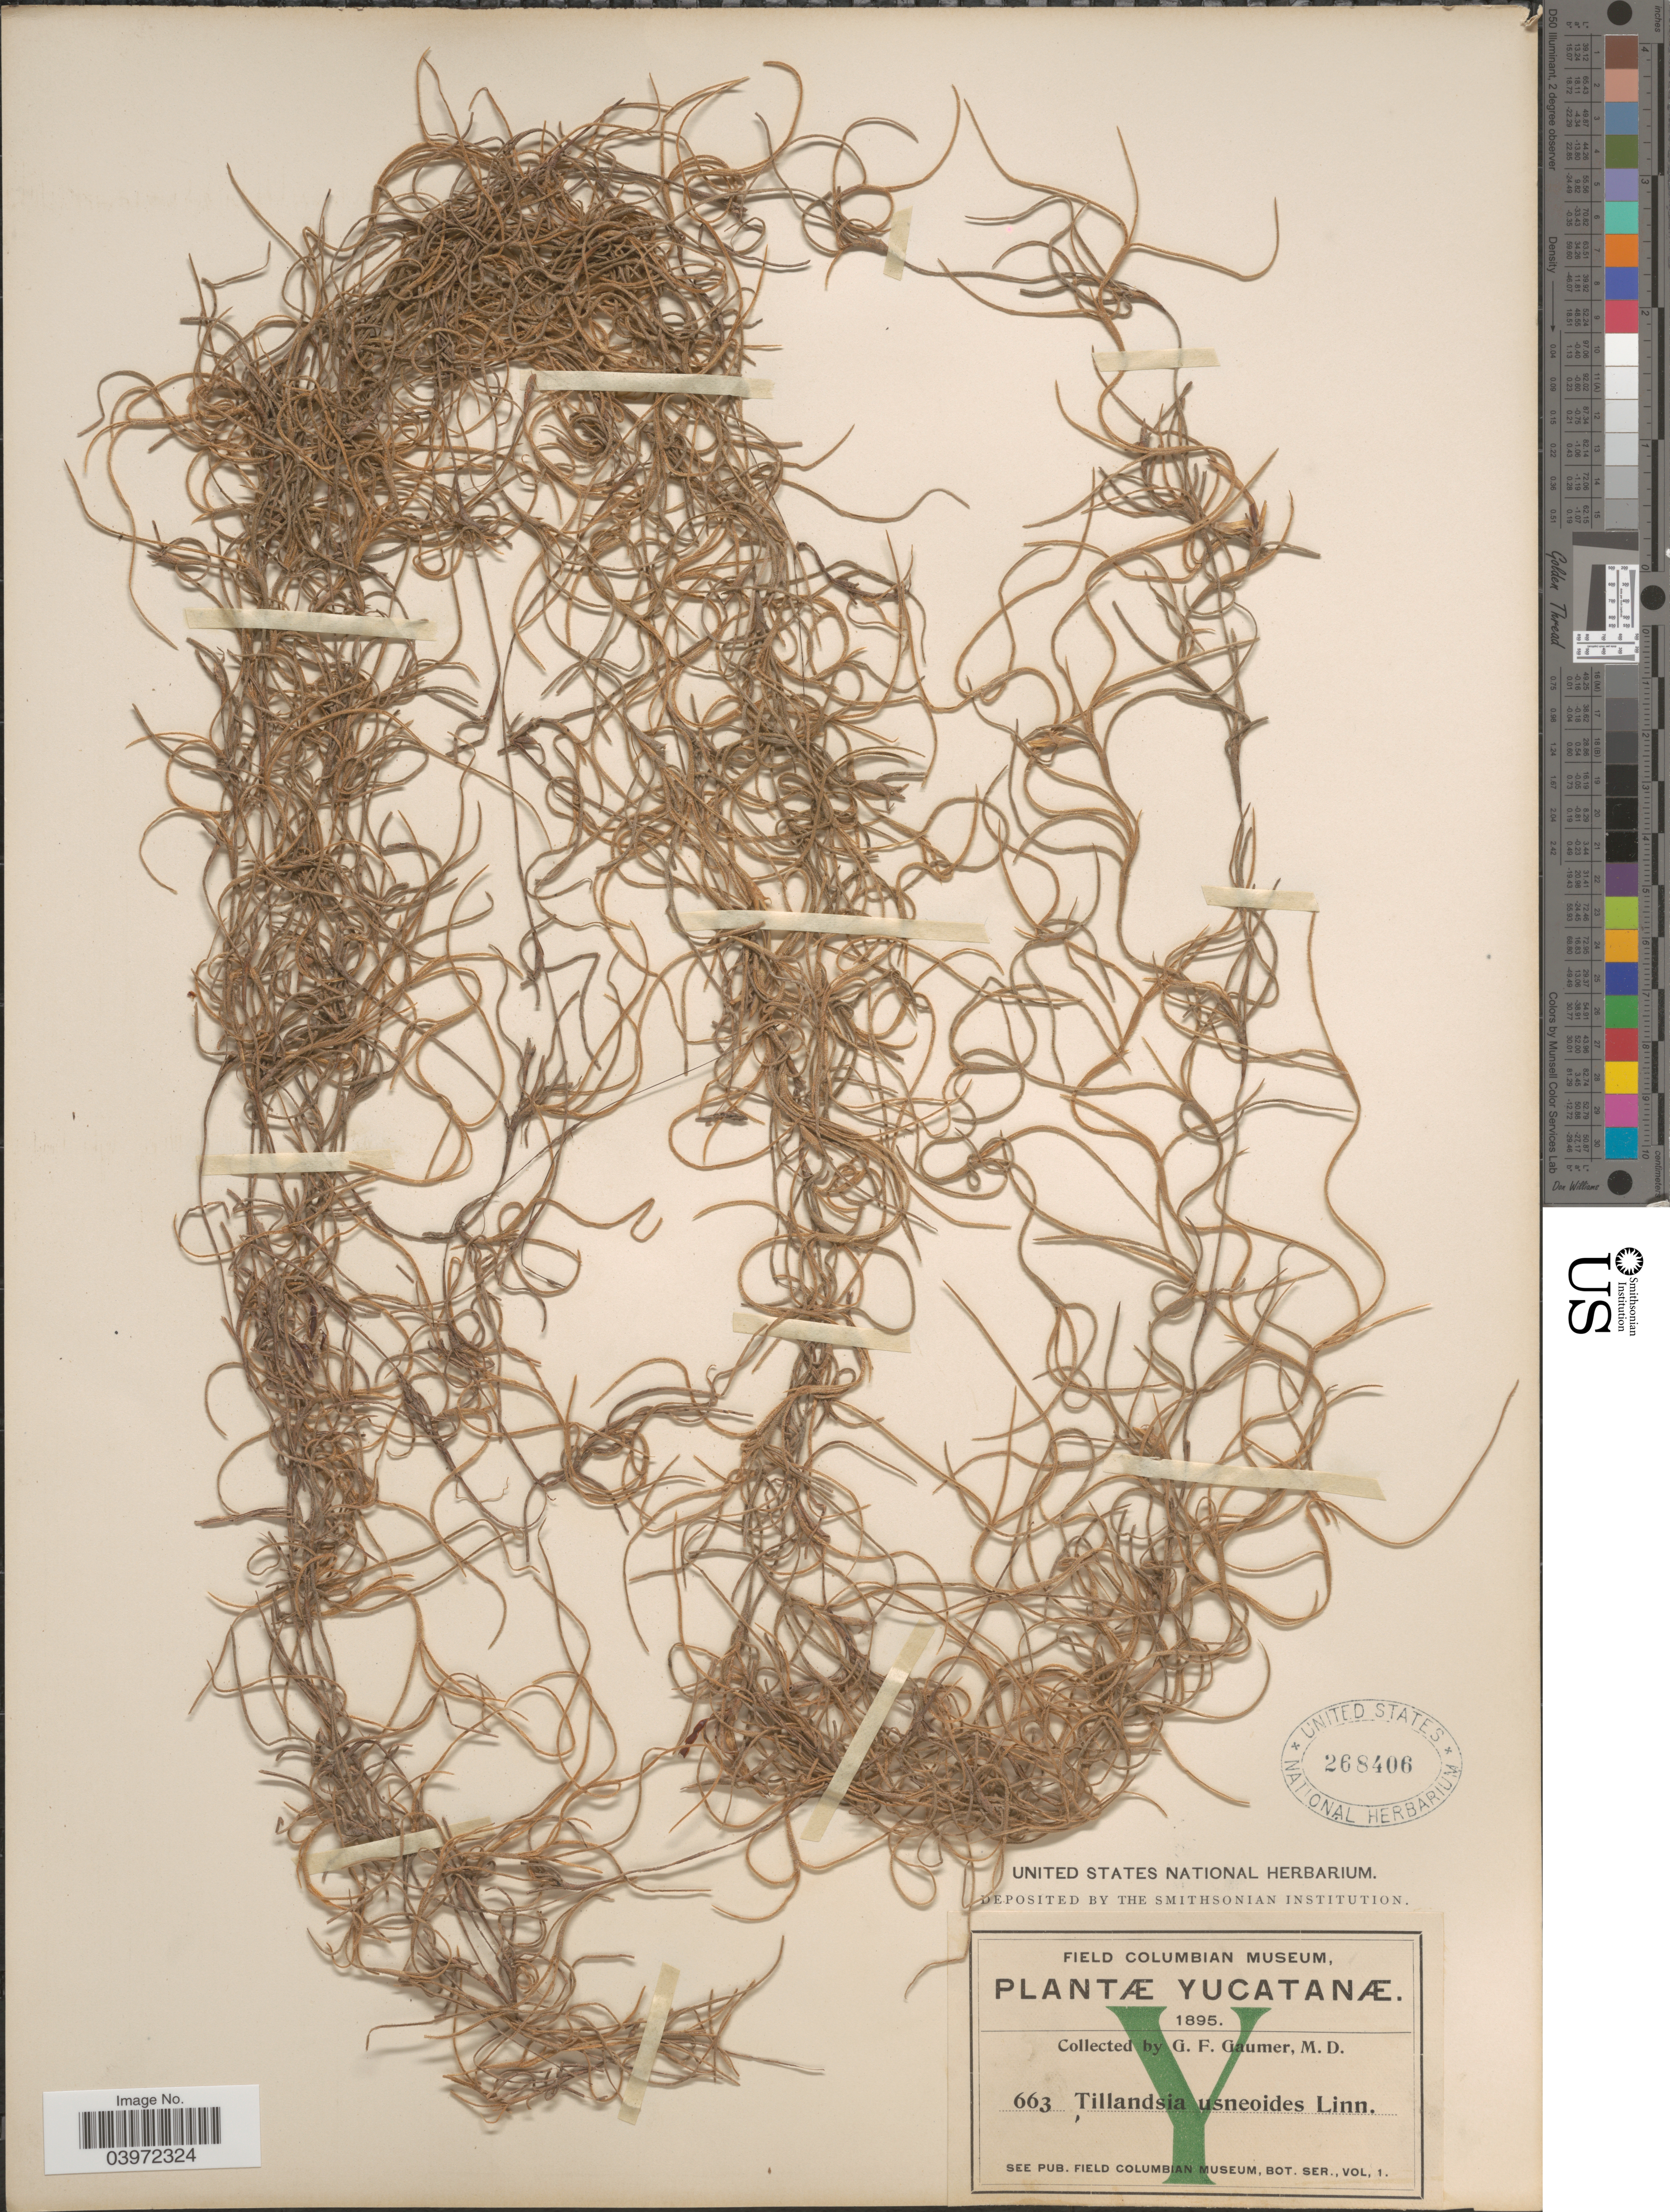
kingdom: Plantae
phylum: Tracheophyta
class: Liliopsida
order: Poales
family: Bromeliaceae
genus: Tillandsia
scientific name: Tillandsia usneoides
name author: (L.) L.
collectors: G. F. Gaumer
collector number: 663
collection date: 1895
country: Mexico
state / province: Yucatán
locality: Yucatanæ.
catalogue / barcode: US 268406